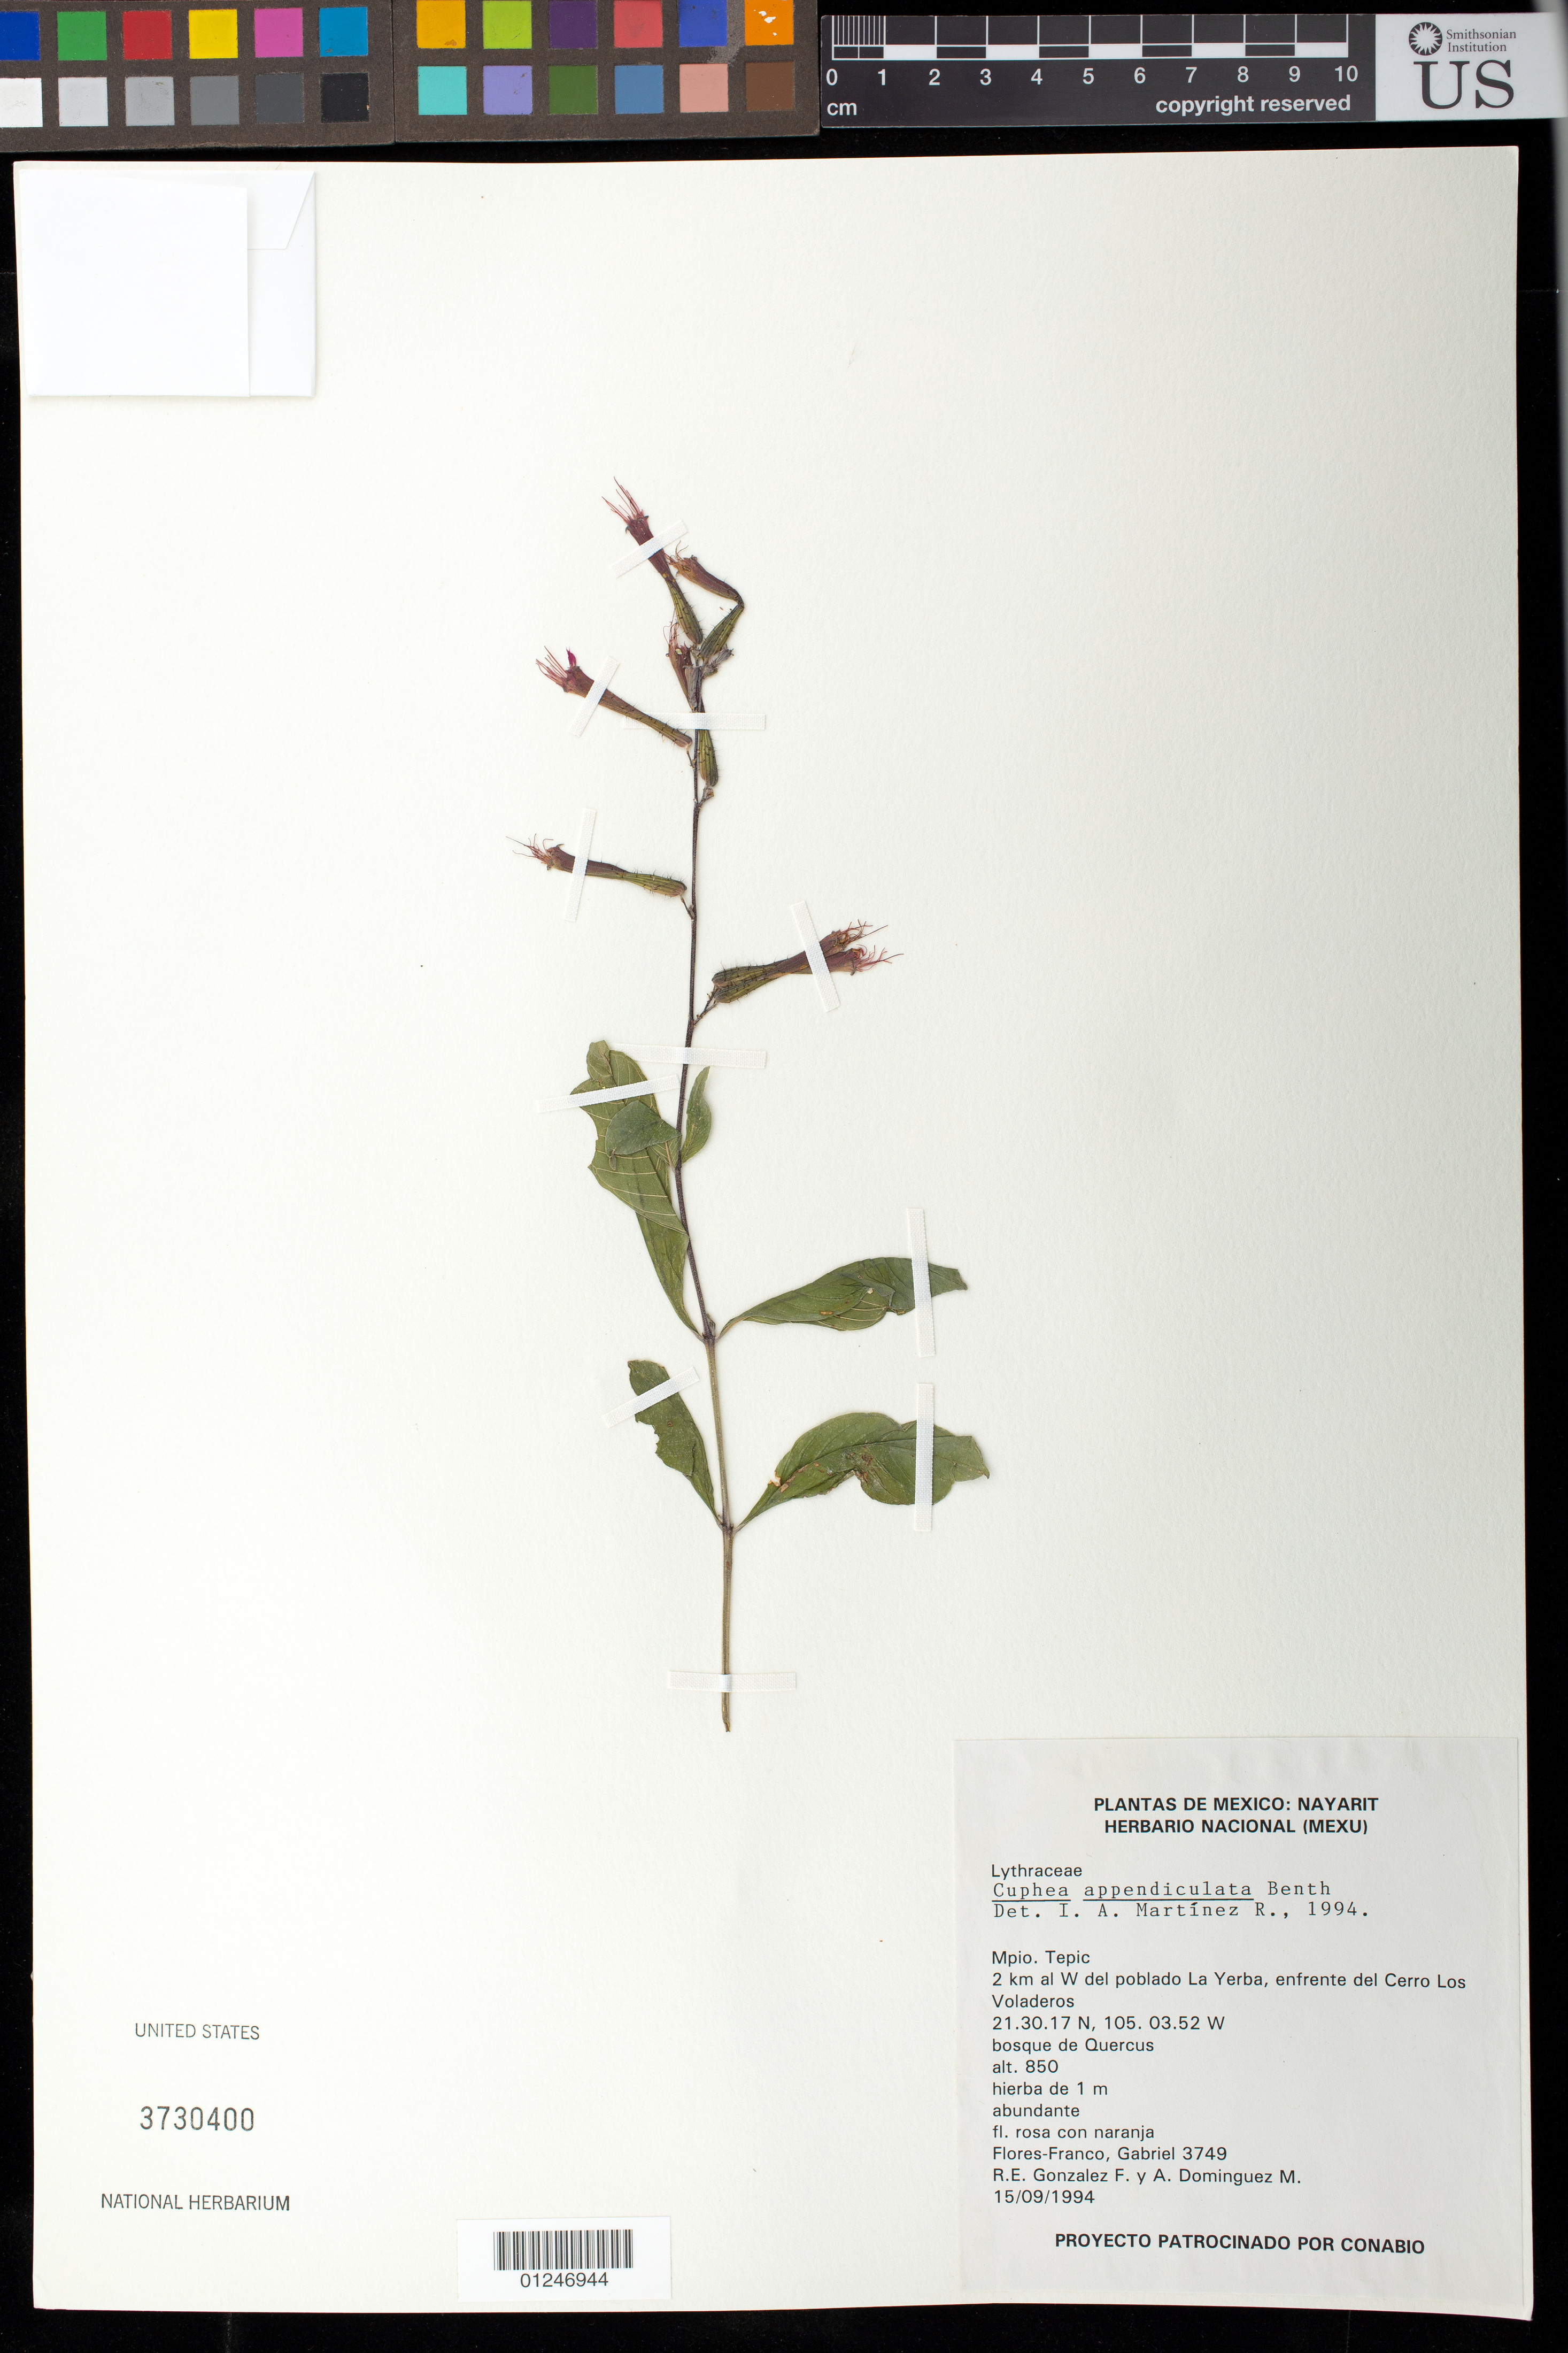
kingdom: Plantae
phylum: Tracheophyta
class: Magnoliopsida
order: Myrtales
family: Lythraceae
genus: Cuphea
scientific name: Cuphea appendiculata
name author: Benth.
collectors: R. E. Gonzalez F. & A. Dominguez M.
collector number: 3749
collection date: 1994-09-15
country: Mexico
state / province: Nayarit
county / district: Tepic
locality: Mpio. Tepic: 2 km al W del poblado La Yerba, enfrente del Cerro Los Voladeros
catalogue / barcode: US 3730400